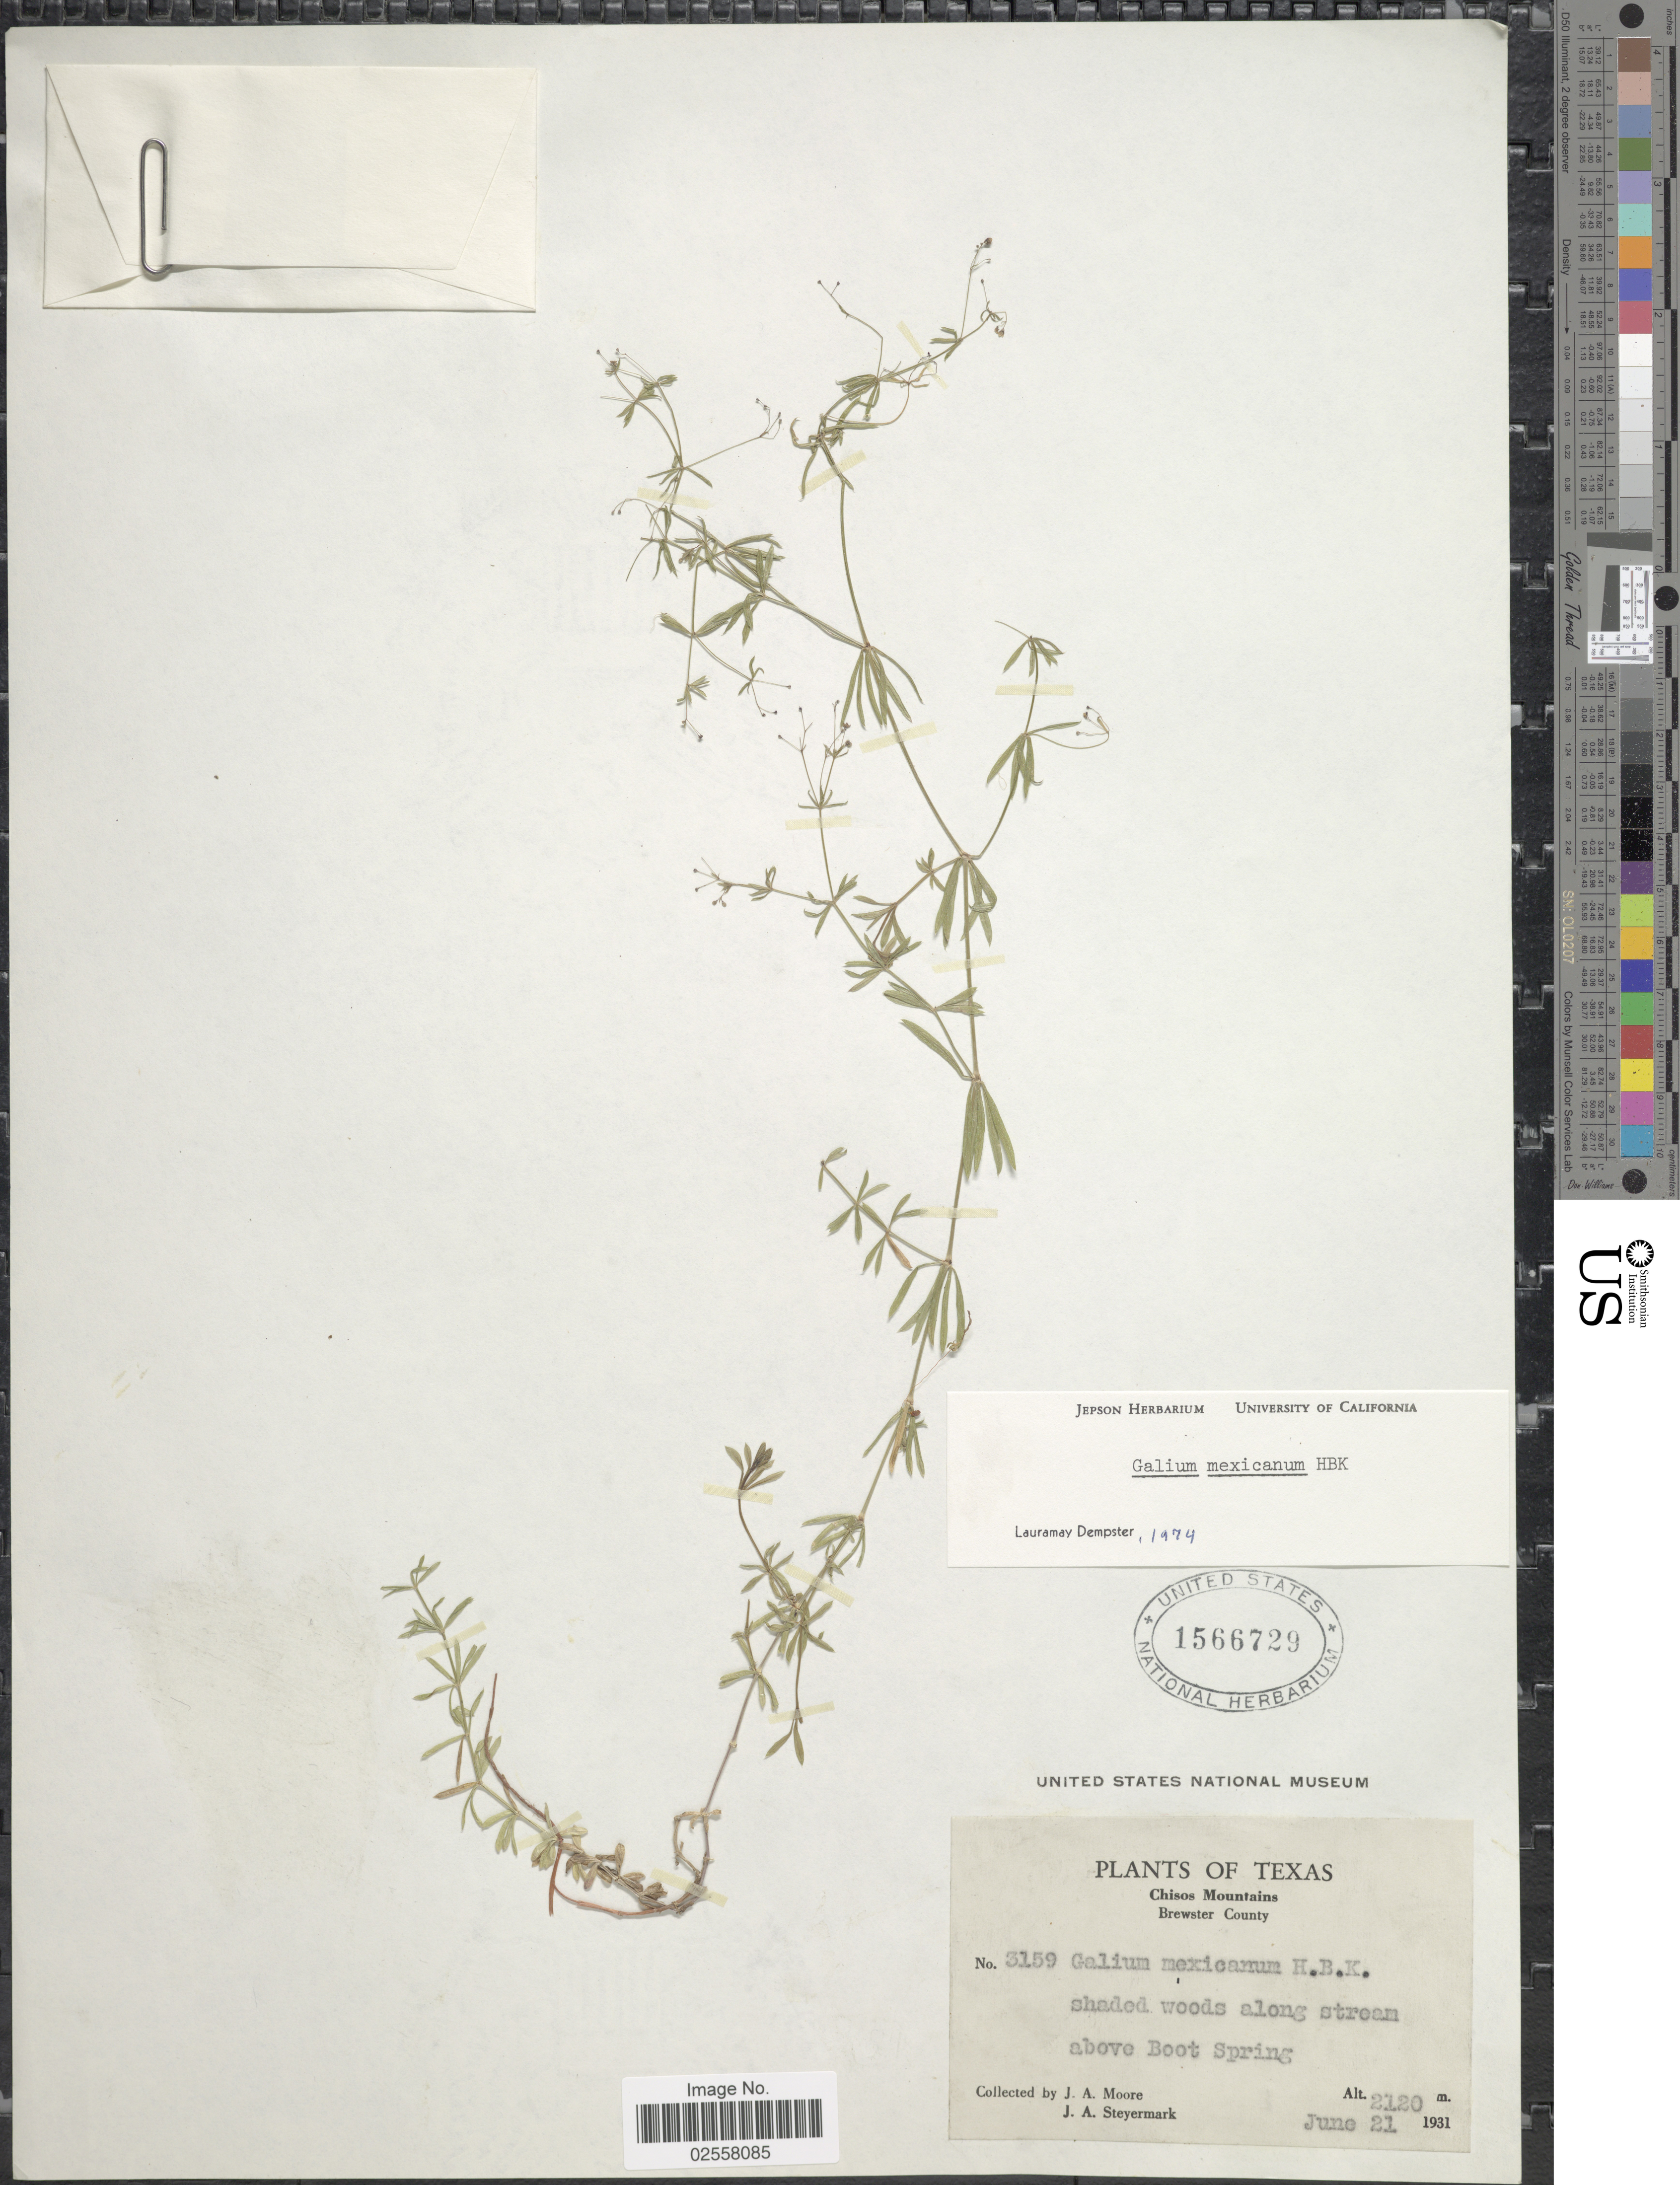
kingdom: Plantae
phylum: Tracheophyta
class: Magnoliopsida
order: Gentianales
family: Rubiaceae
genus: Galium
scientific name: Galium mexicanum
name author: Kunth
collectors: J. A. Moore & J. Steyermark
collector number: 3159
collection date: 1931-06-21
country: United States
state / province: Texas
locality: Chisos Mountains, Bewster County, shaded woods along stream above Boot Spring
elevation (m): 2120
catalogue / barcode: US 1566729